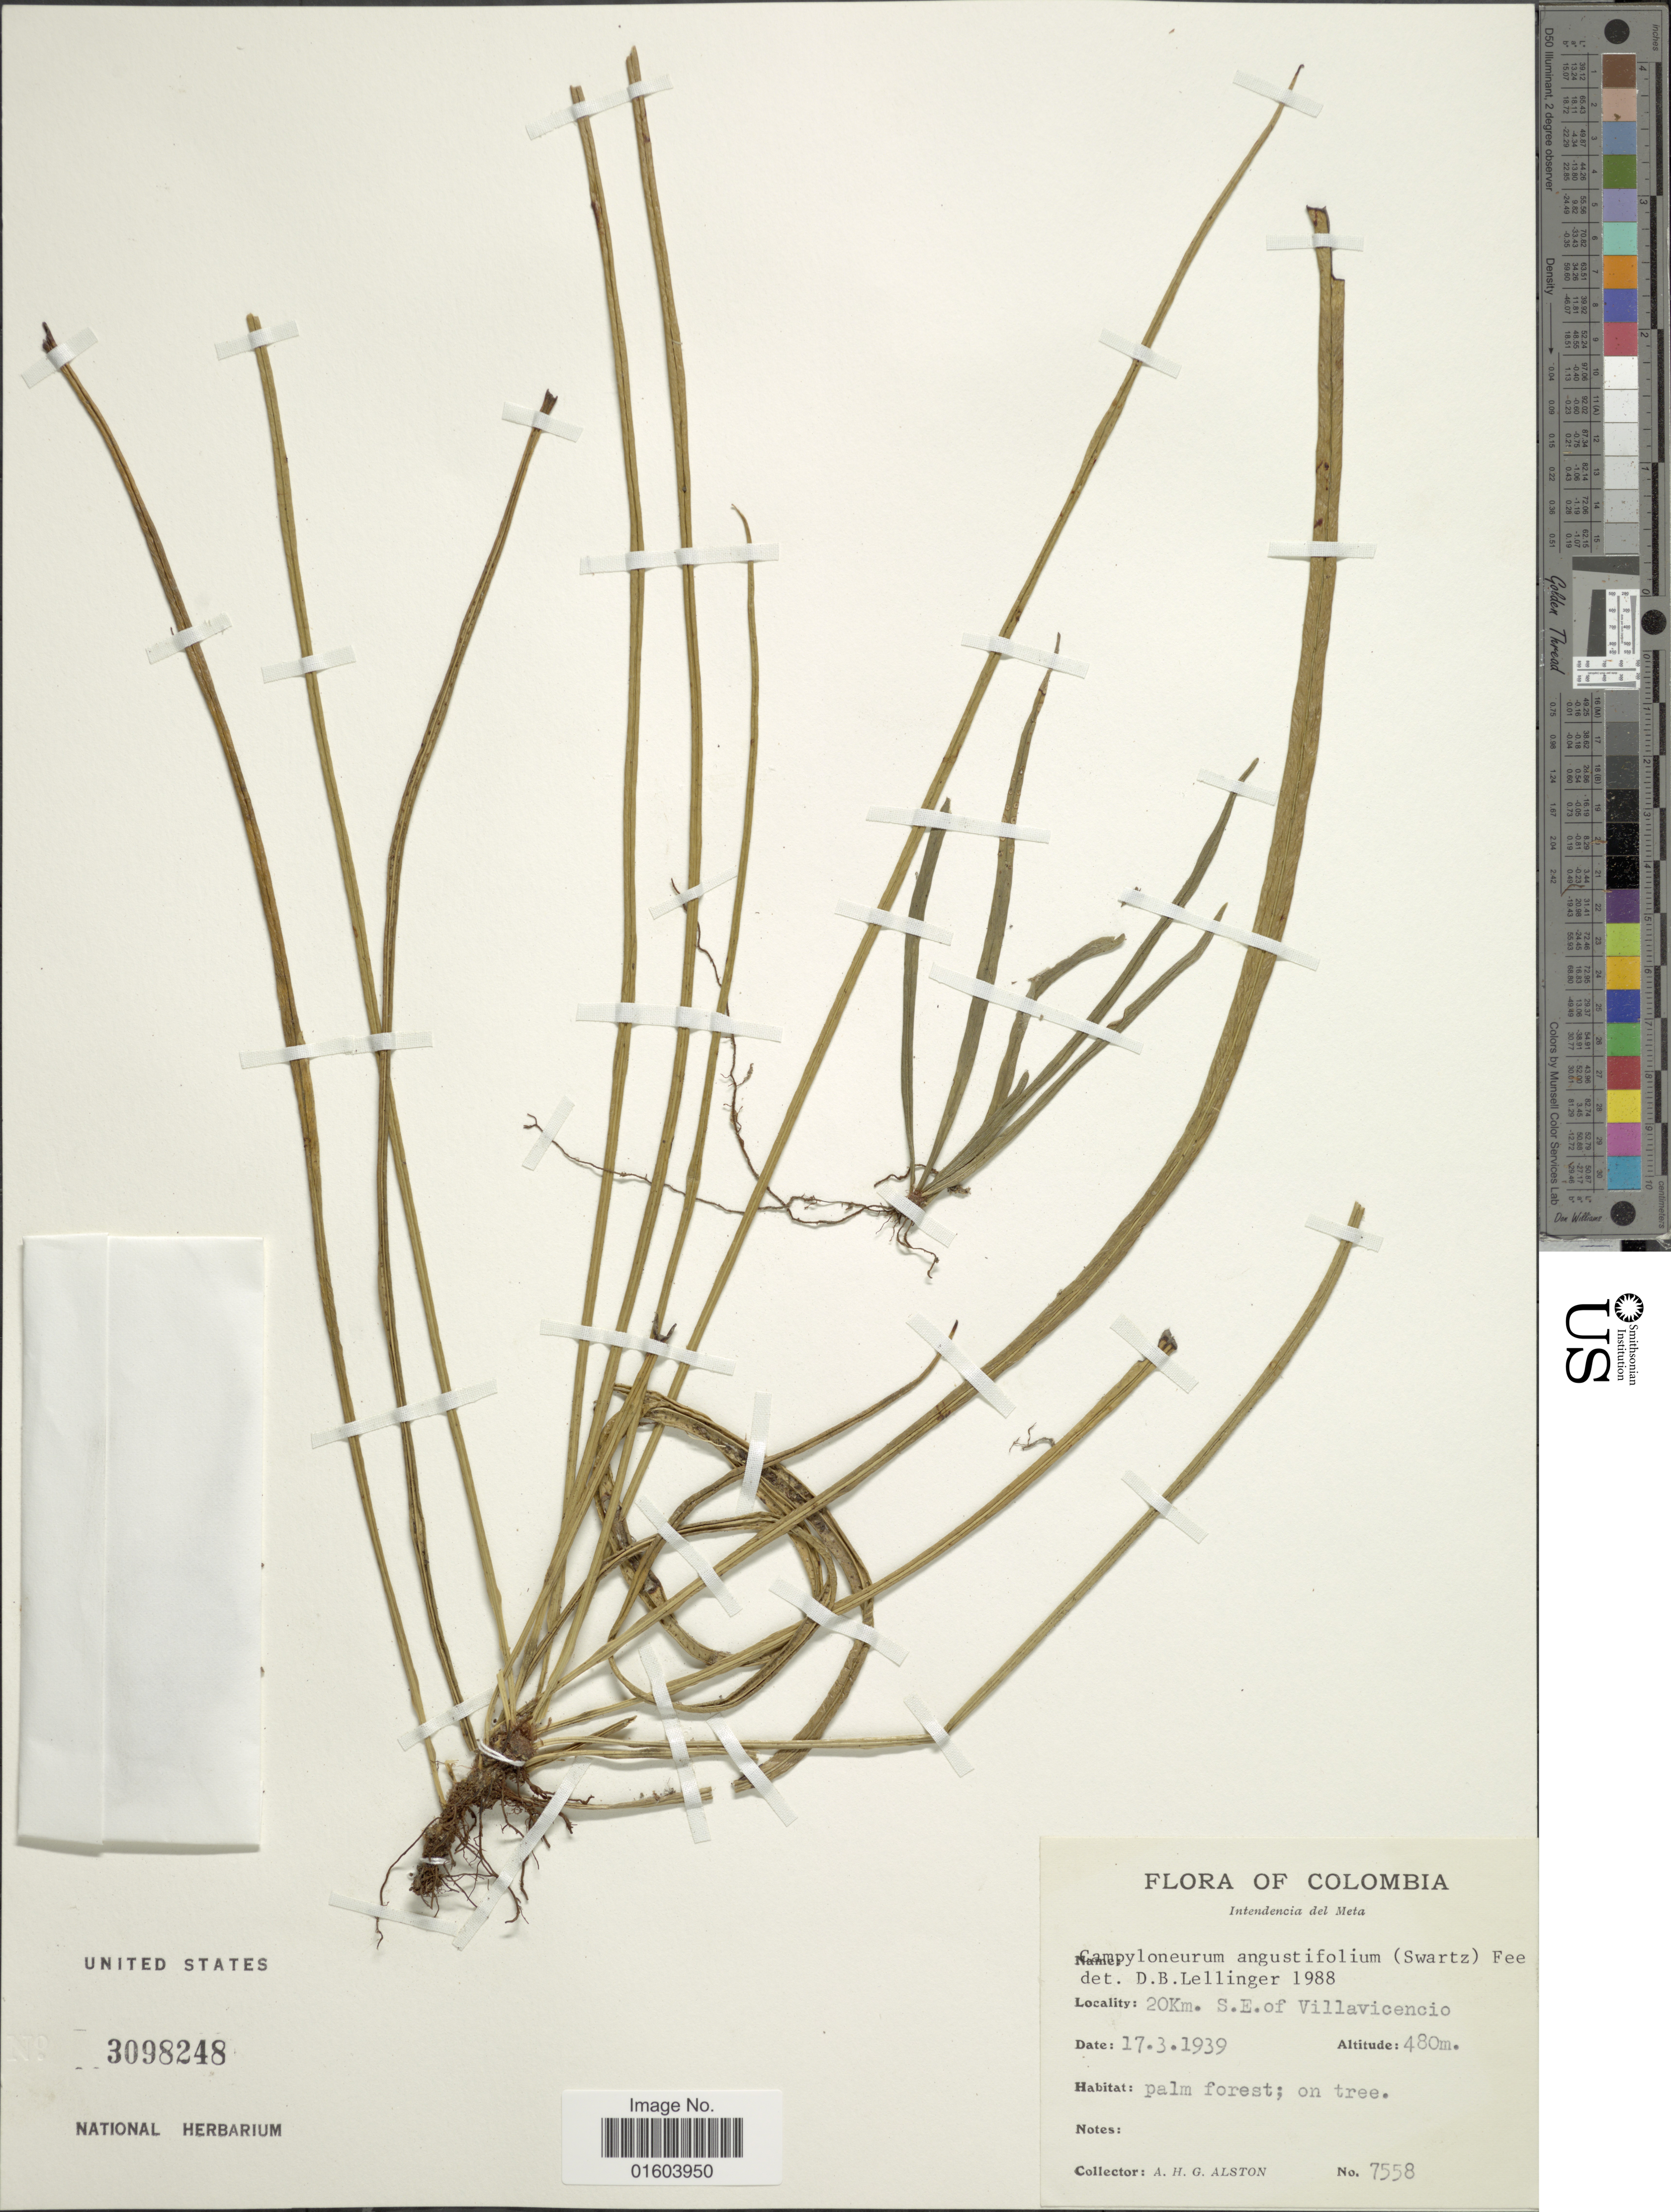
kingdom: Plantae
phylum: Tracheophyta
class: Polypodiopsida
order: Polypodiales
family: Polypodiaceae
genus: Campyloneurum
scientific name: Campyloneurum angustifolium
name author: (Sw.) Fée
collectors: A. H. Alston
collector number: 7558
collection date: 1939-03-17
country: Colombia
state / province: Meta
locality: Colombia, Intendencia del Meta, 20Km. S.E. of Villavicencio.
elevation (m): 480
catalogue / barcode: US 3098248